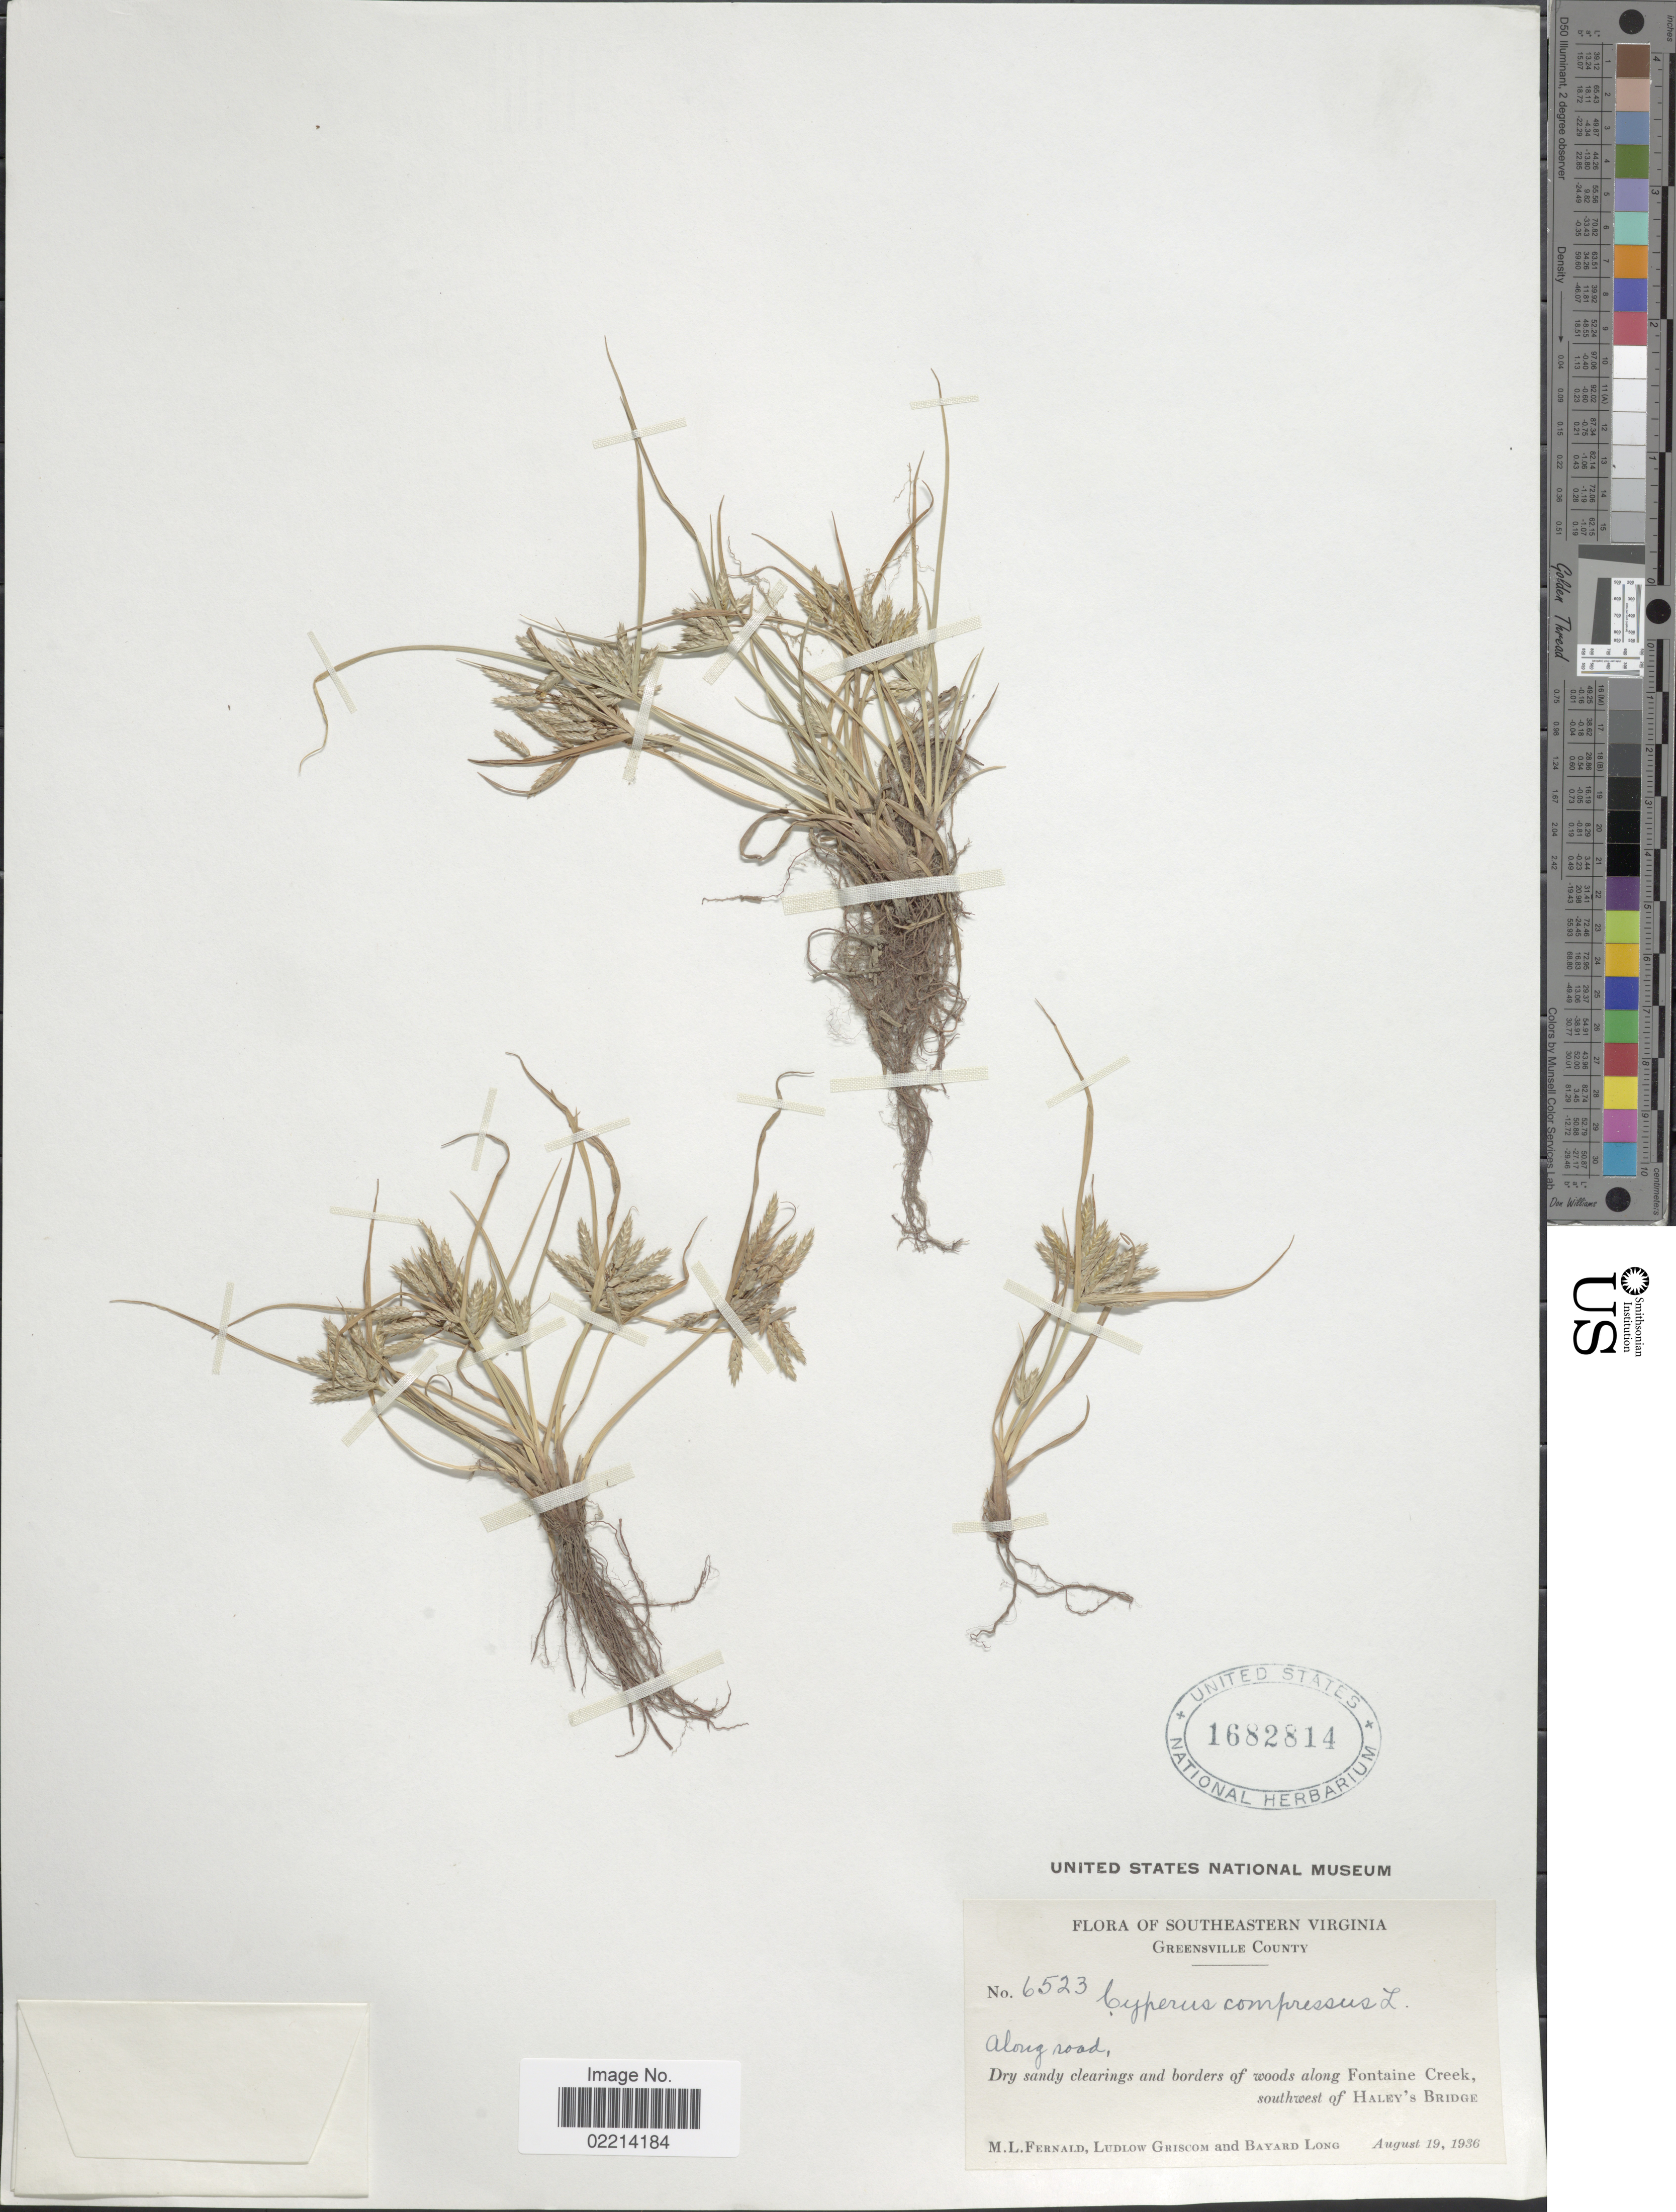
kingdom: Plantae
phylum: Tracheophyta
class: Liliopsida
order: Poales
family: Cyperaceae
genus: Cyperus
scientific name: Cyperus compressus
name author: L.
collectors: M. L. Fernald, L. Griscom & B. Long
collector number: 6523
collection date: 1936-08-19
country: United States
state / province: Virginia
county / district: Greensville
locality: Southeastern Virginia. Greensville County. Along road, dry sandy clearings and borders of woods along Fontaine Creek, southwest of Haley's Bridge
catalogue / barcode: US 1682814